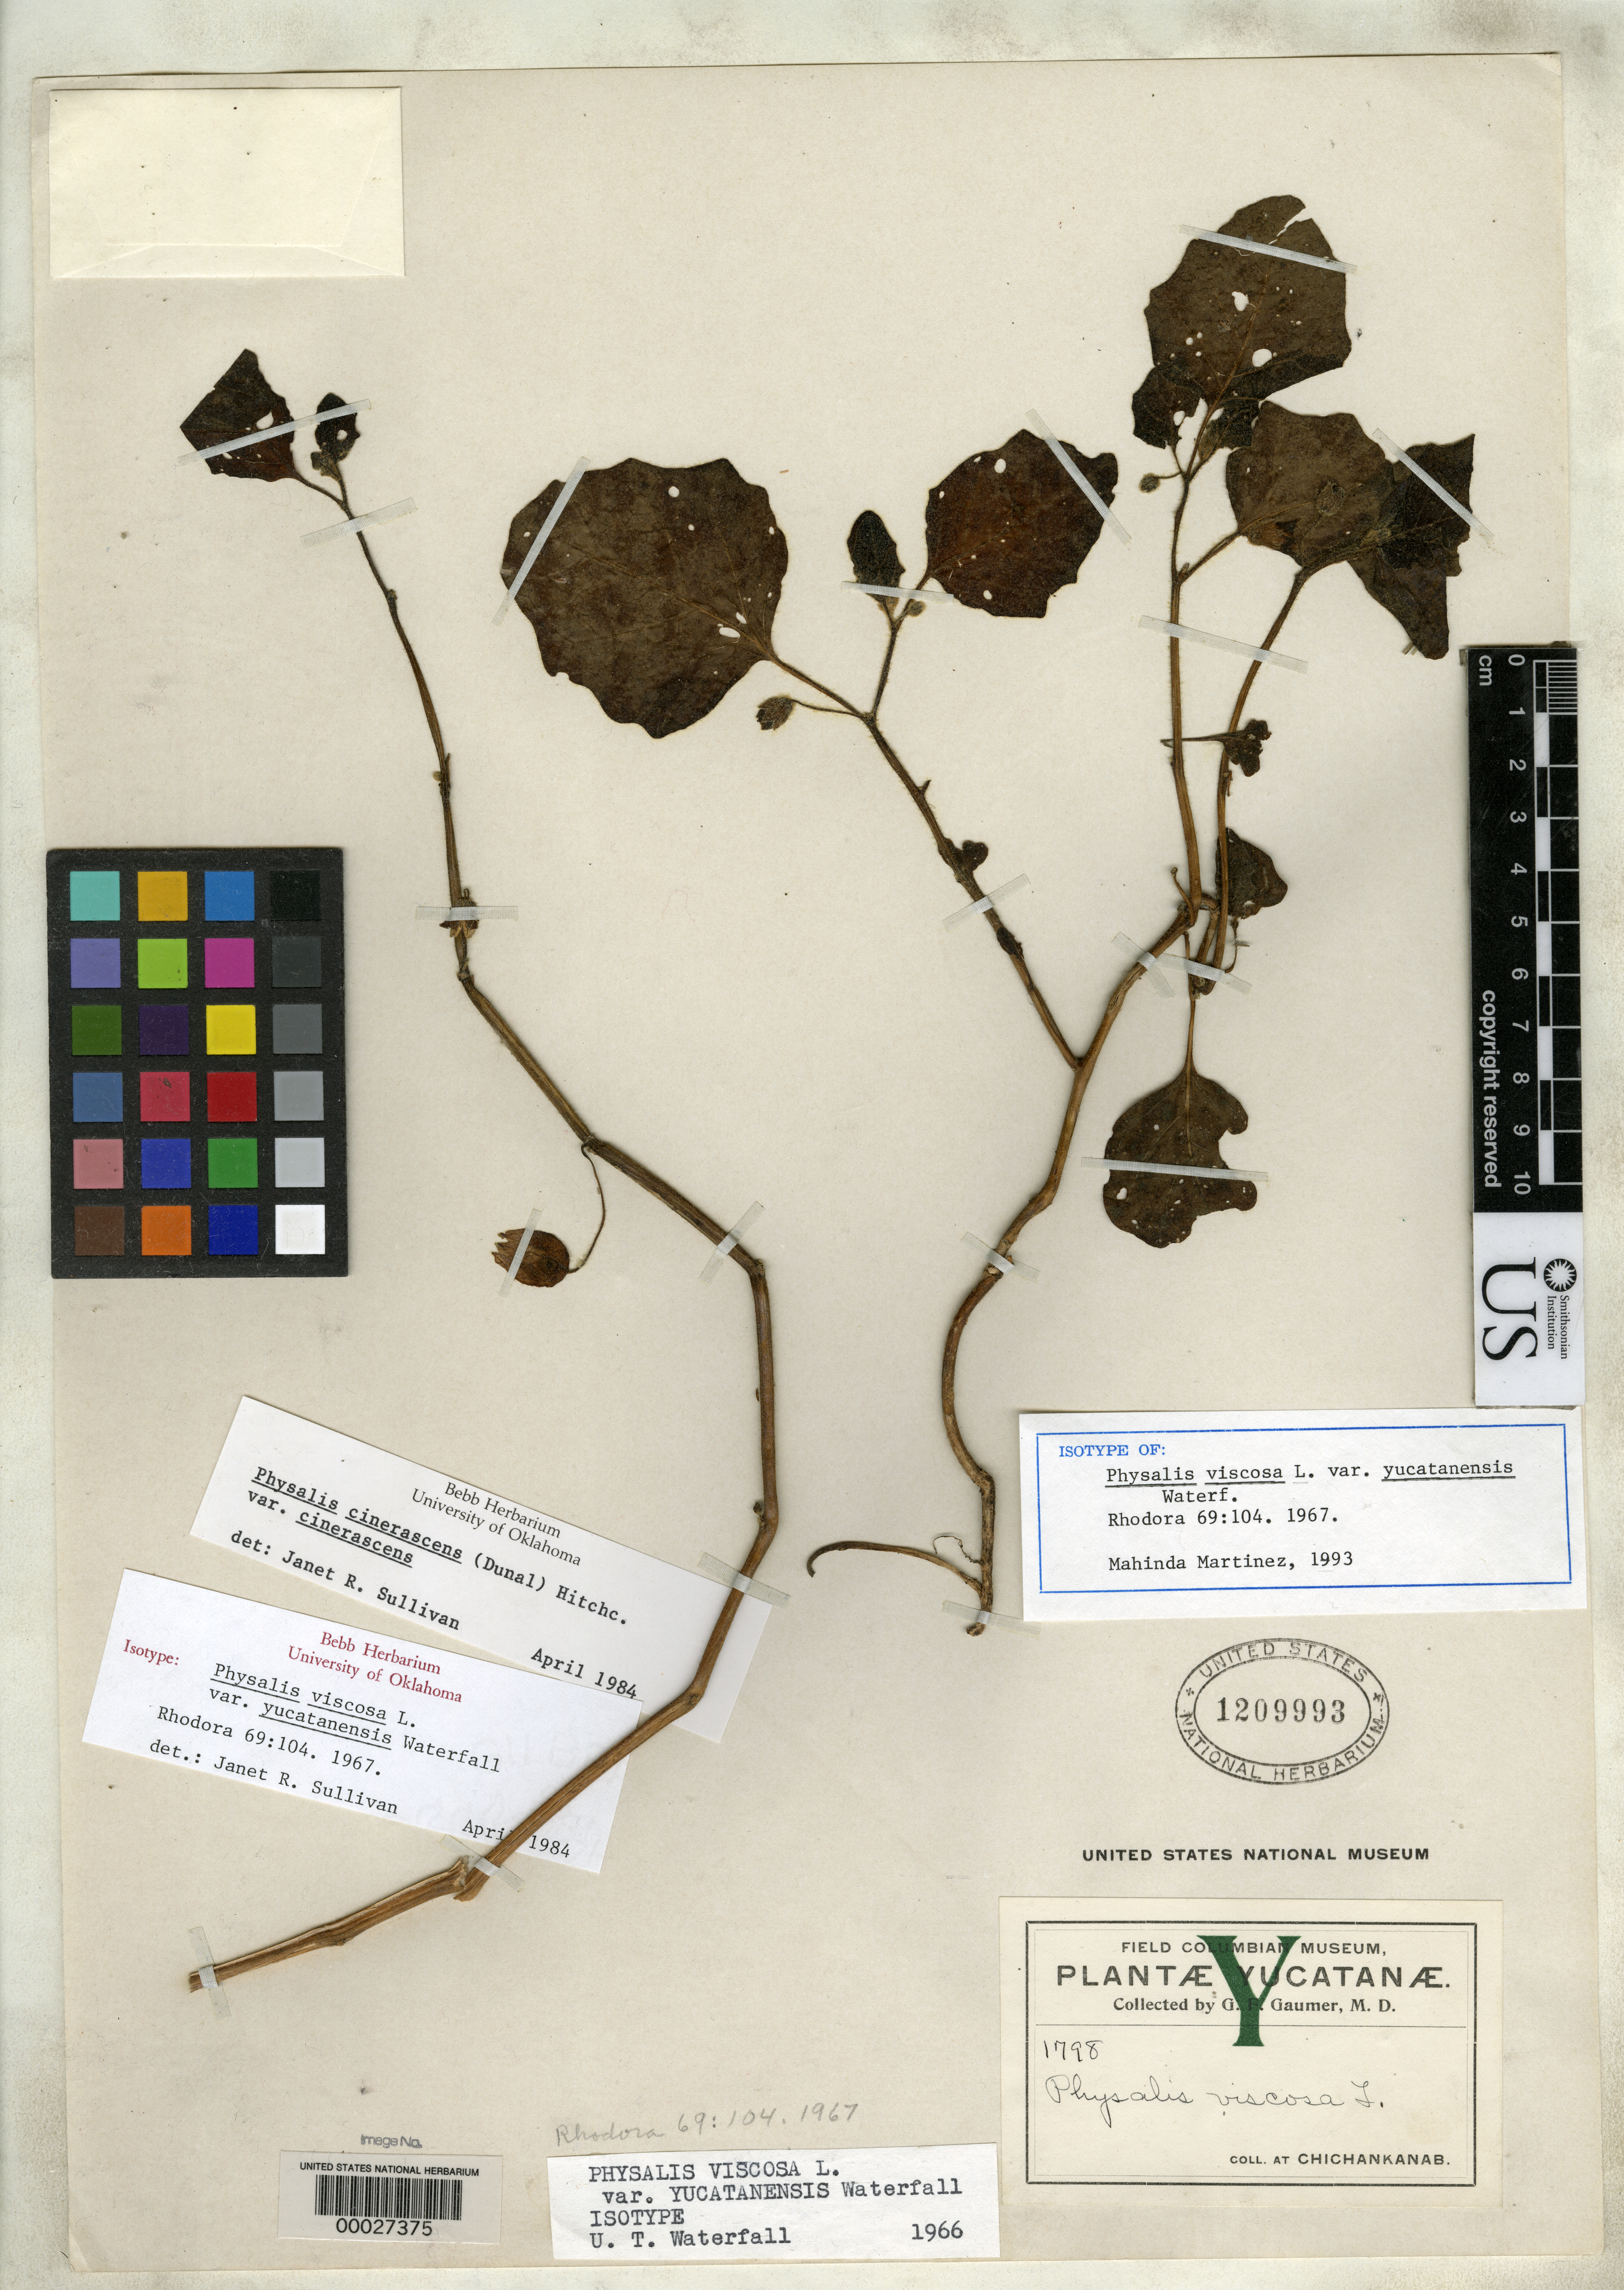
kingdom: Plantae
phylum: Tracheophyta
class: Magnoliopsida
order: Solanales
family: Solanaceae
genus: Physalis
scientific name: Physalis viscosa var. yucatanensis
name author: Waterf.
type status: Isotype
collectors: G. F. Gaumer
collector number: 1798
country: Mexico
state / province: Yucatán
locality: Chichankanab.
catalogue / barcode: US 1209993